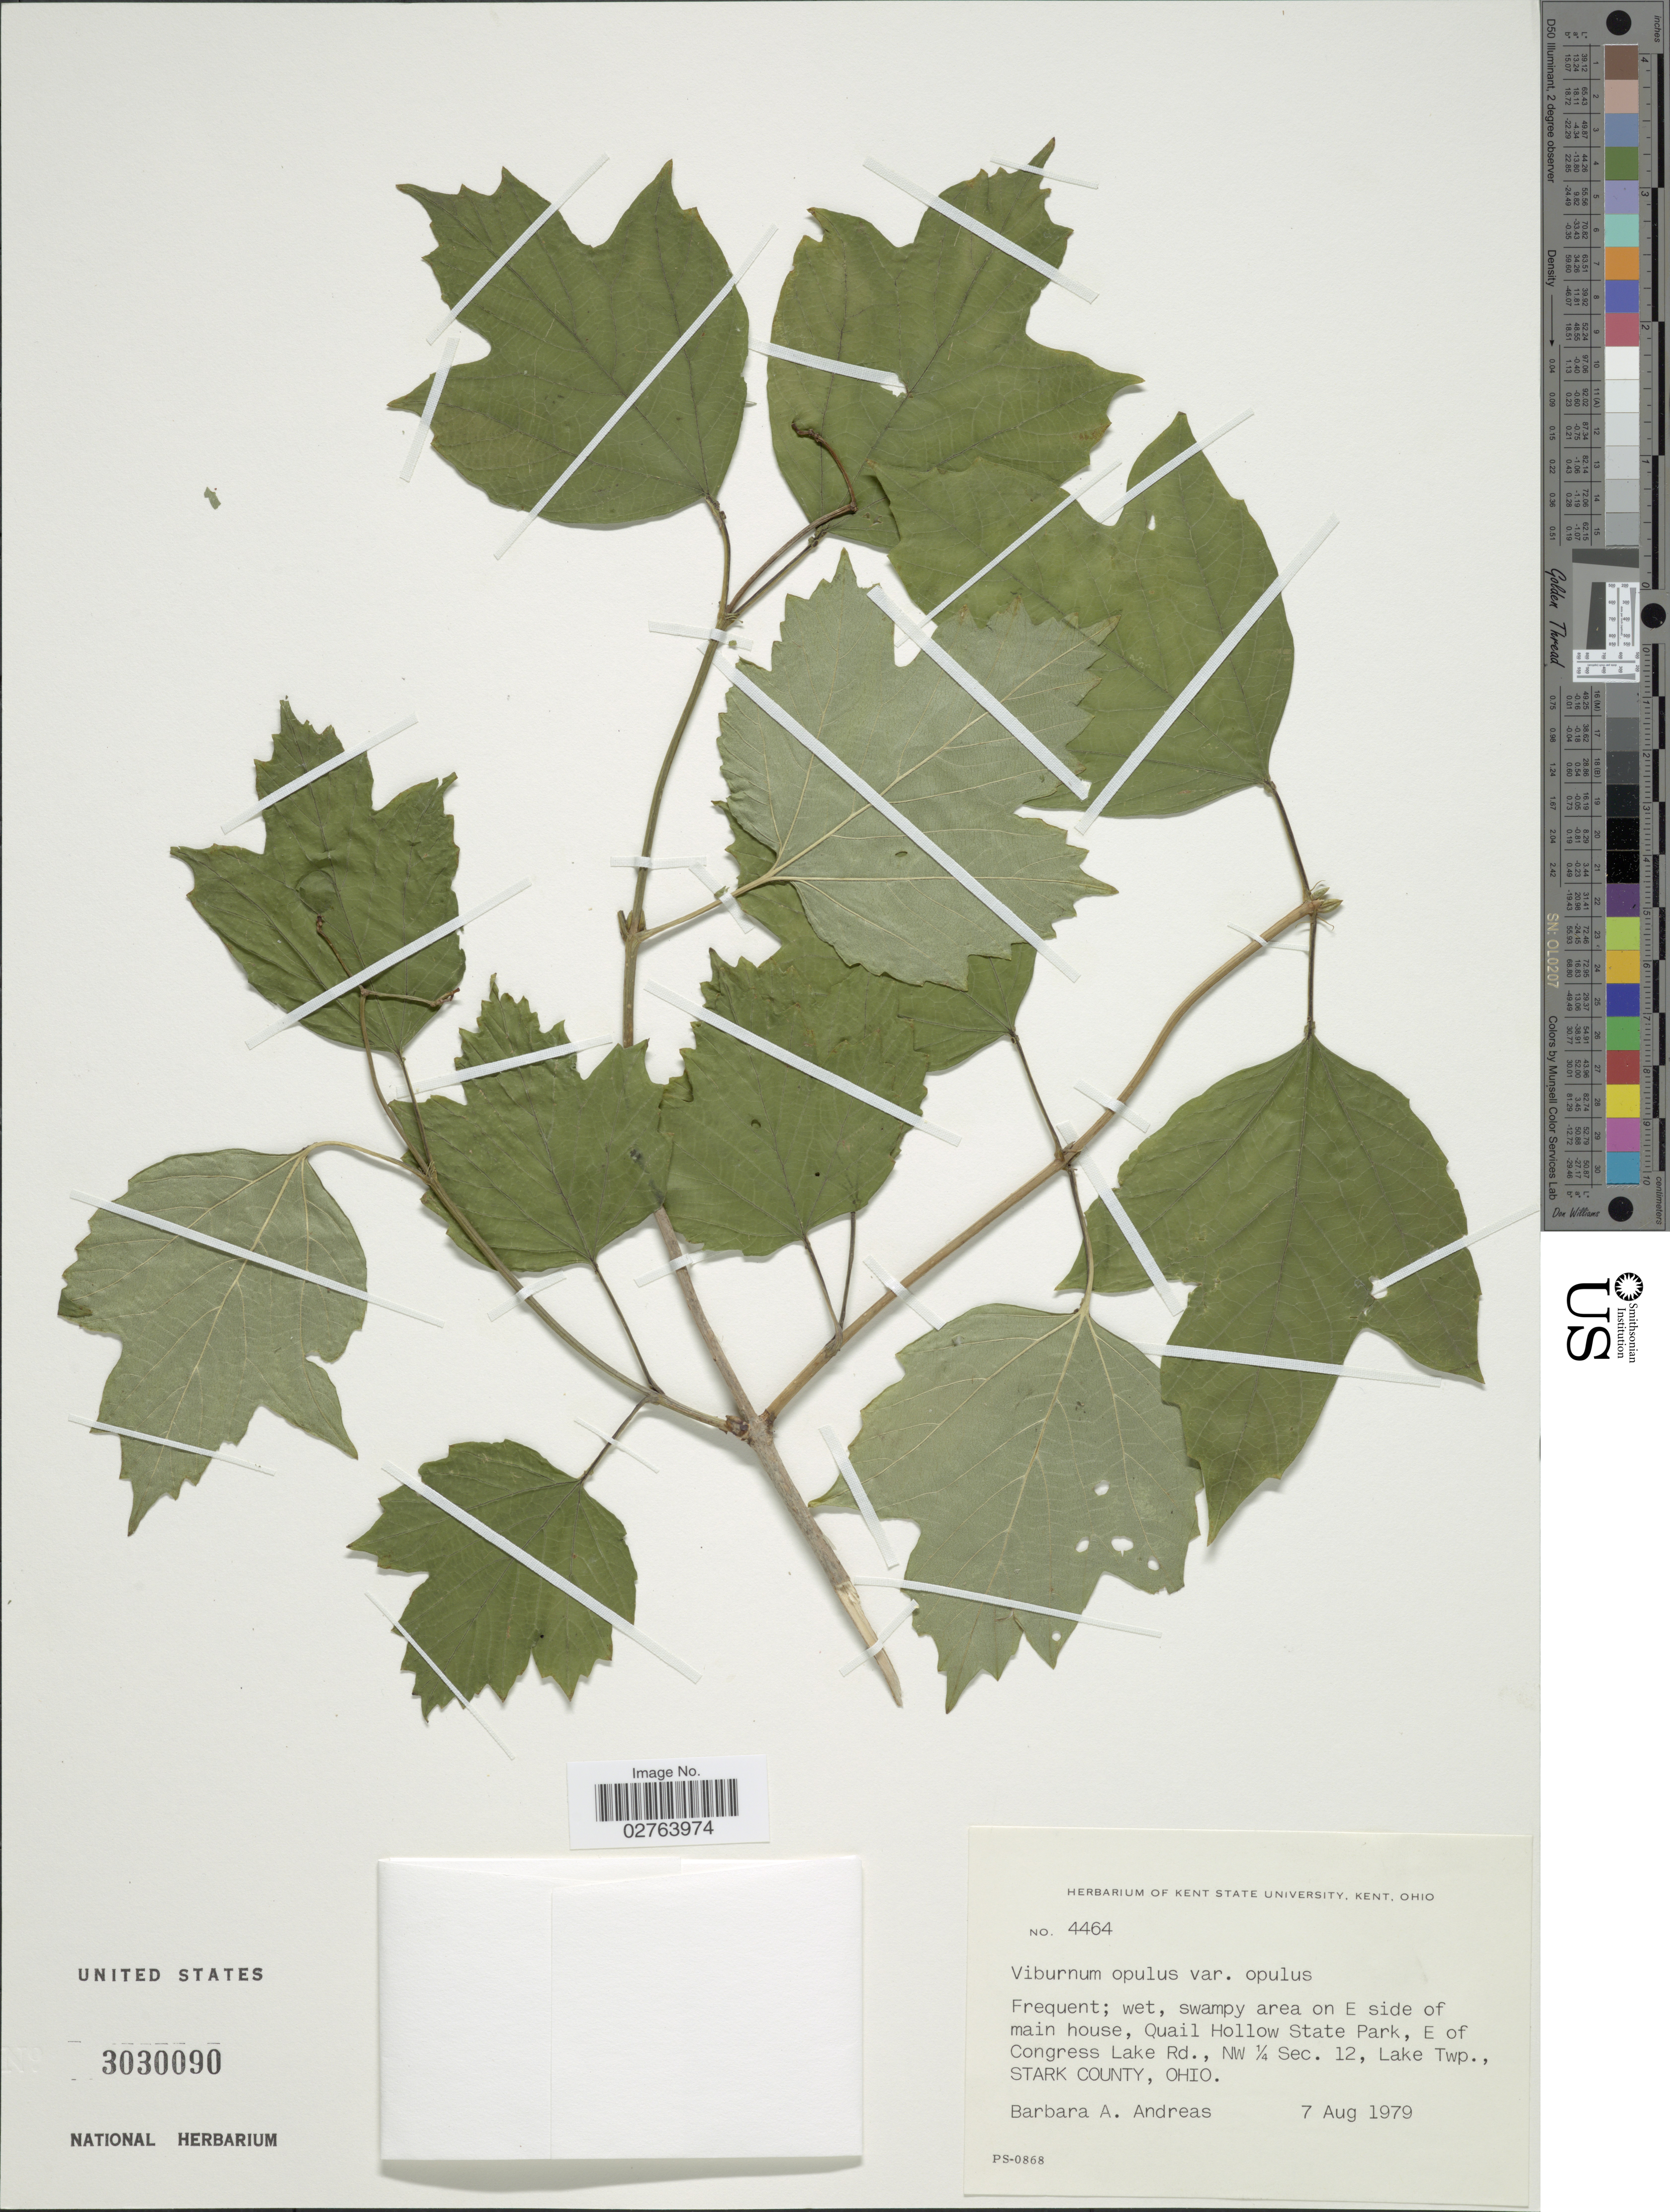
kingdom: Plantae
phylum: Tracheophyta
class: Magnoliopsida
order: Dipsacales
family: Viburnaceae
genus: Viburnum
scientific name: Viburnum opulus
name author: L.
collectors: B. A. Andreas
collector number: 4464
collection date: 1979-08-07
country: United States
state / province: Ohio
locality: Wet, swampy area on E side of main house, Quail Hollow State Park, E of Congress Lake Rd., NW ¼ Sec. 12, Lake Twp., Stark County.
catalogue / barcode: US 3030090